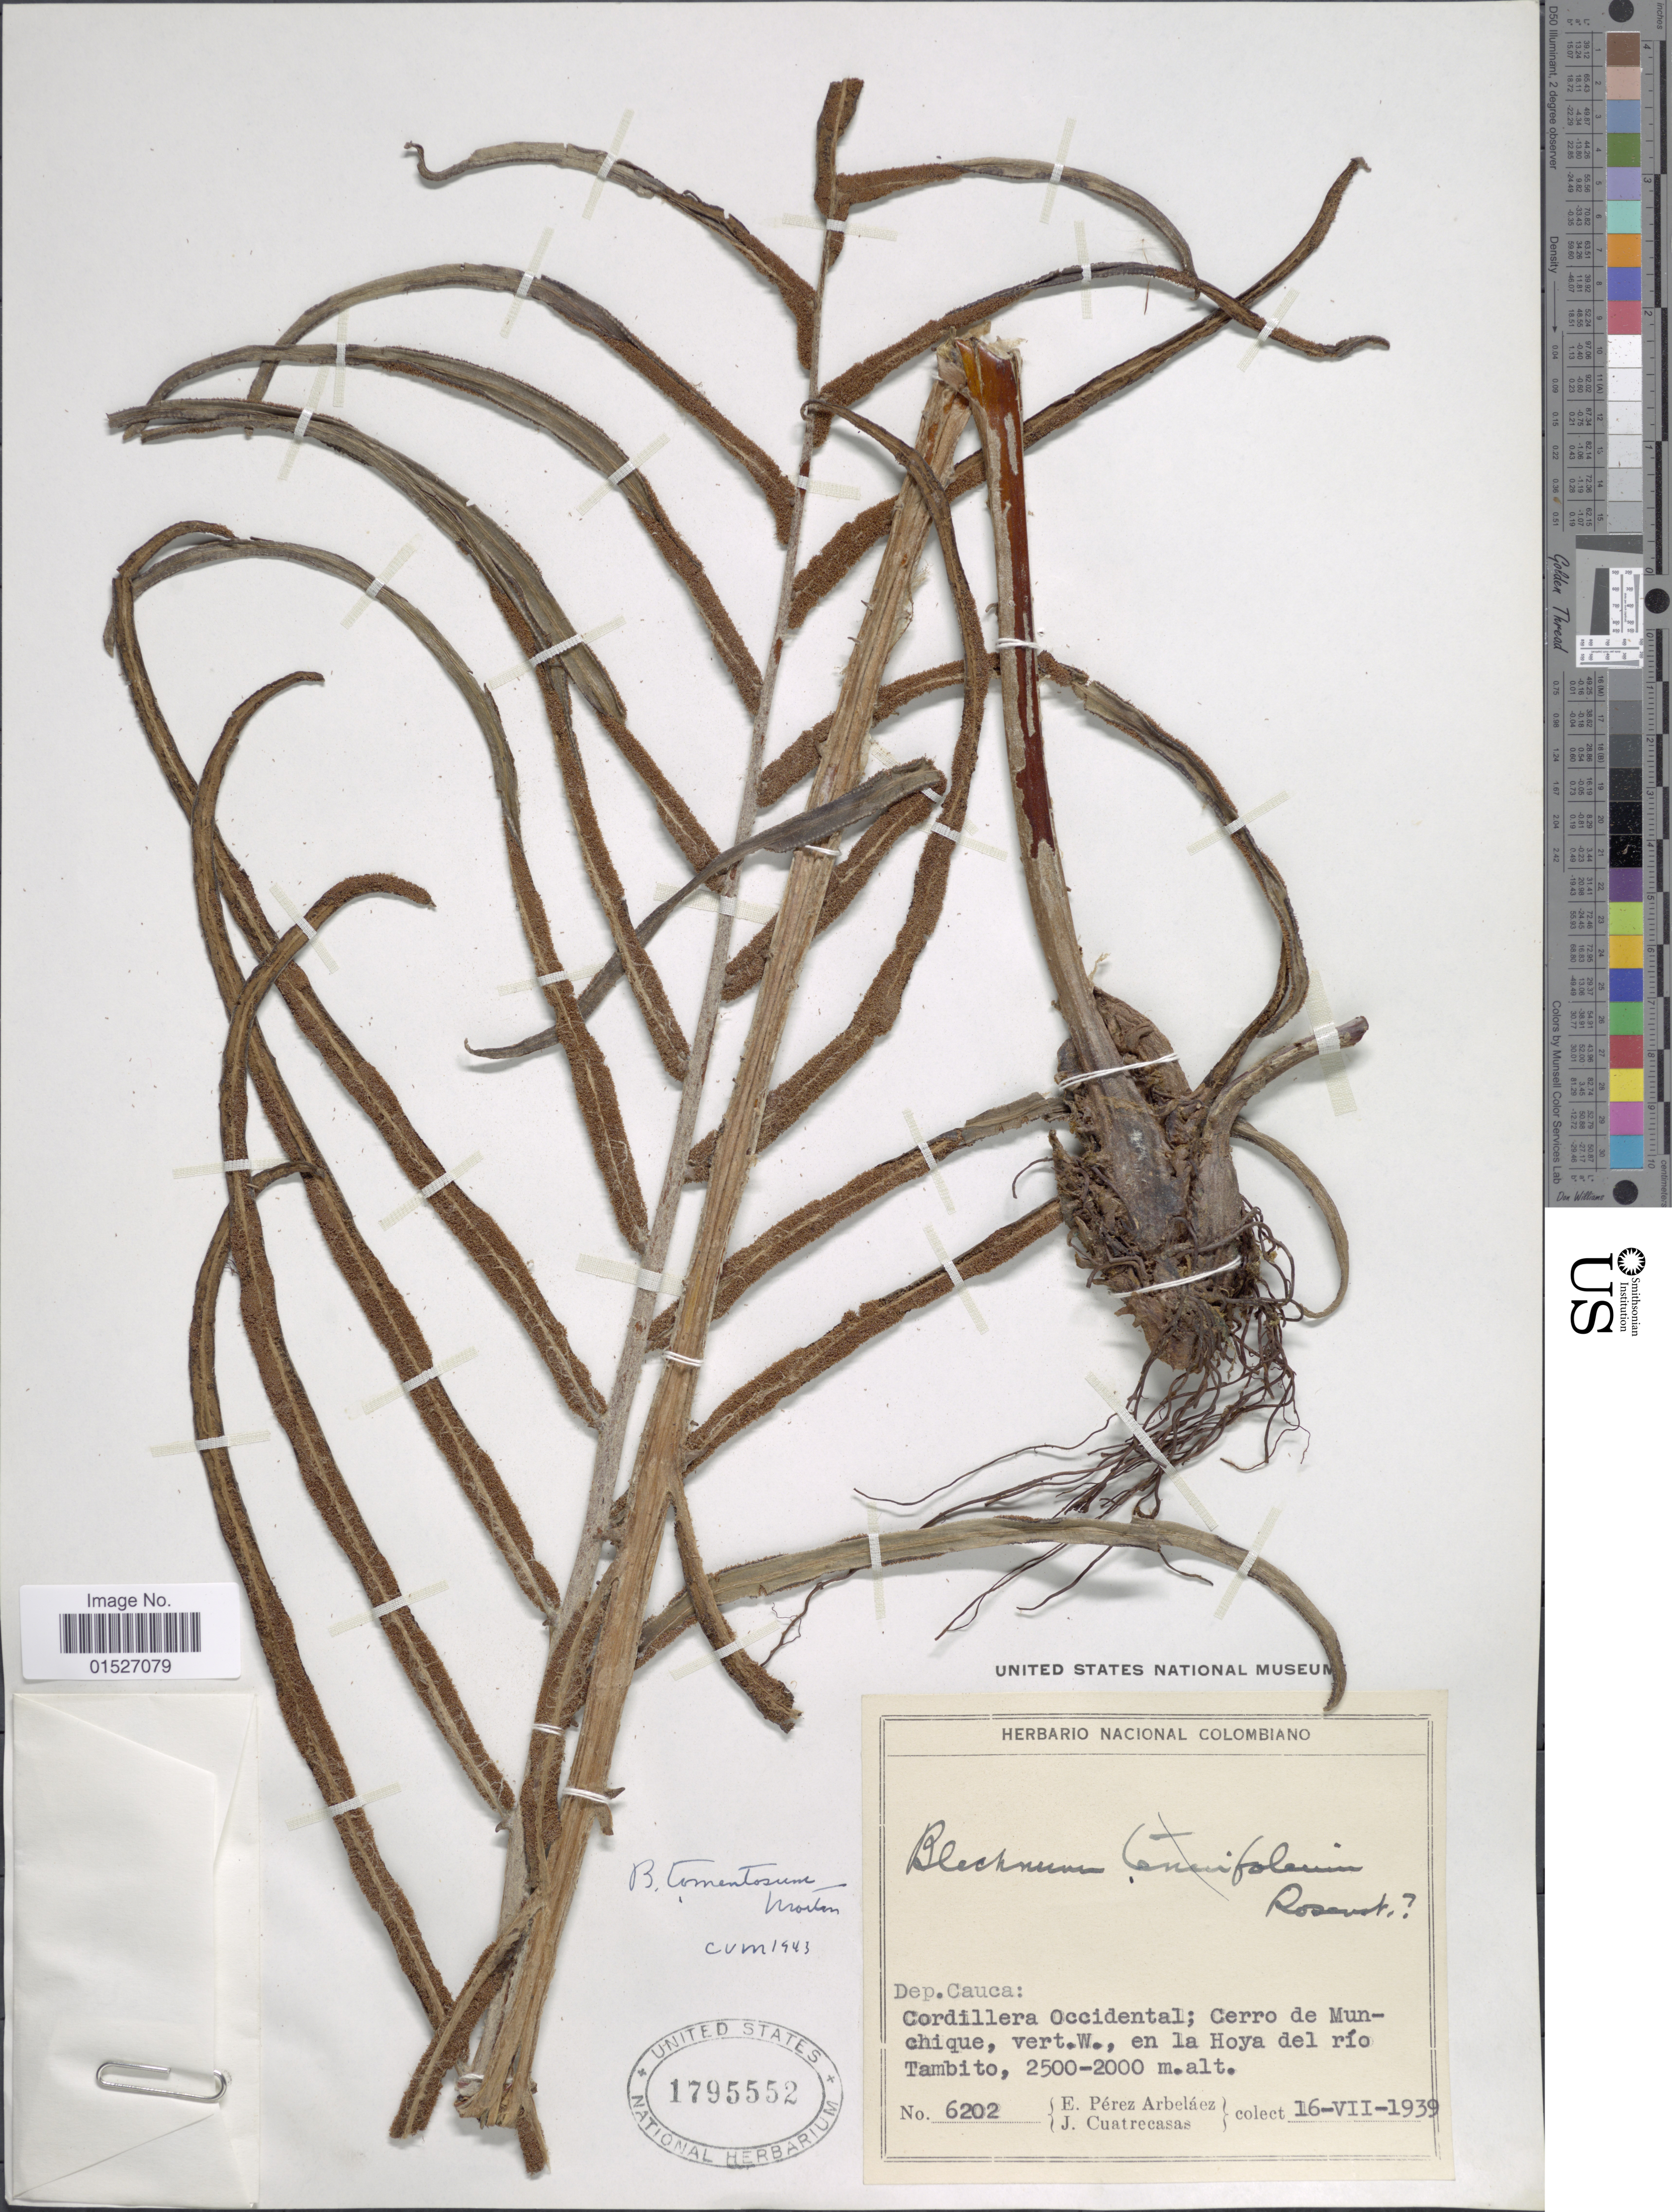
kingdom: Plantae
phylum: Tracheophyta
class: Polypodiopsida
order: Polypodiales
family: Blechnaceae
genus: Blechnum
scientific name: Blechnum tomentosum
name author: C.V. Morton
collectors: E. Pérez Arbeláez & J. Cuatrecasas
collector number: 6202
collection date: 1939-07-16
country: Colombia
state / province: Cauca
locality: Dep. Cauca:Cordillera Occidental; Cerro de Munchique, vert.W. en la Hoya del rio Tambito.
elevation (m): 2000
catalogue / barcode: US 1795552